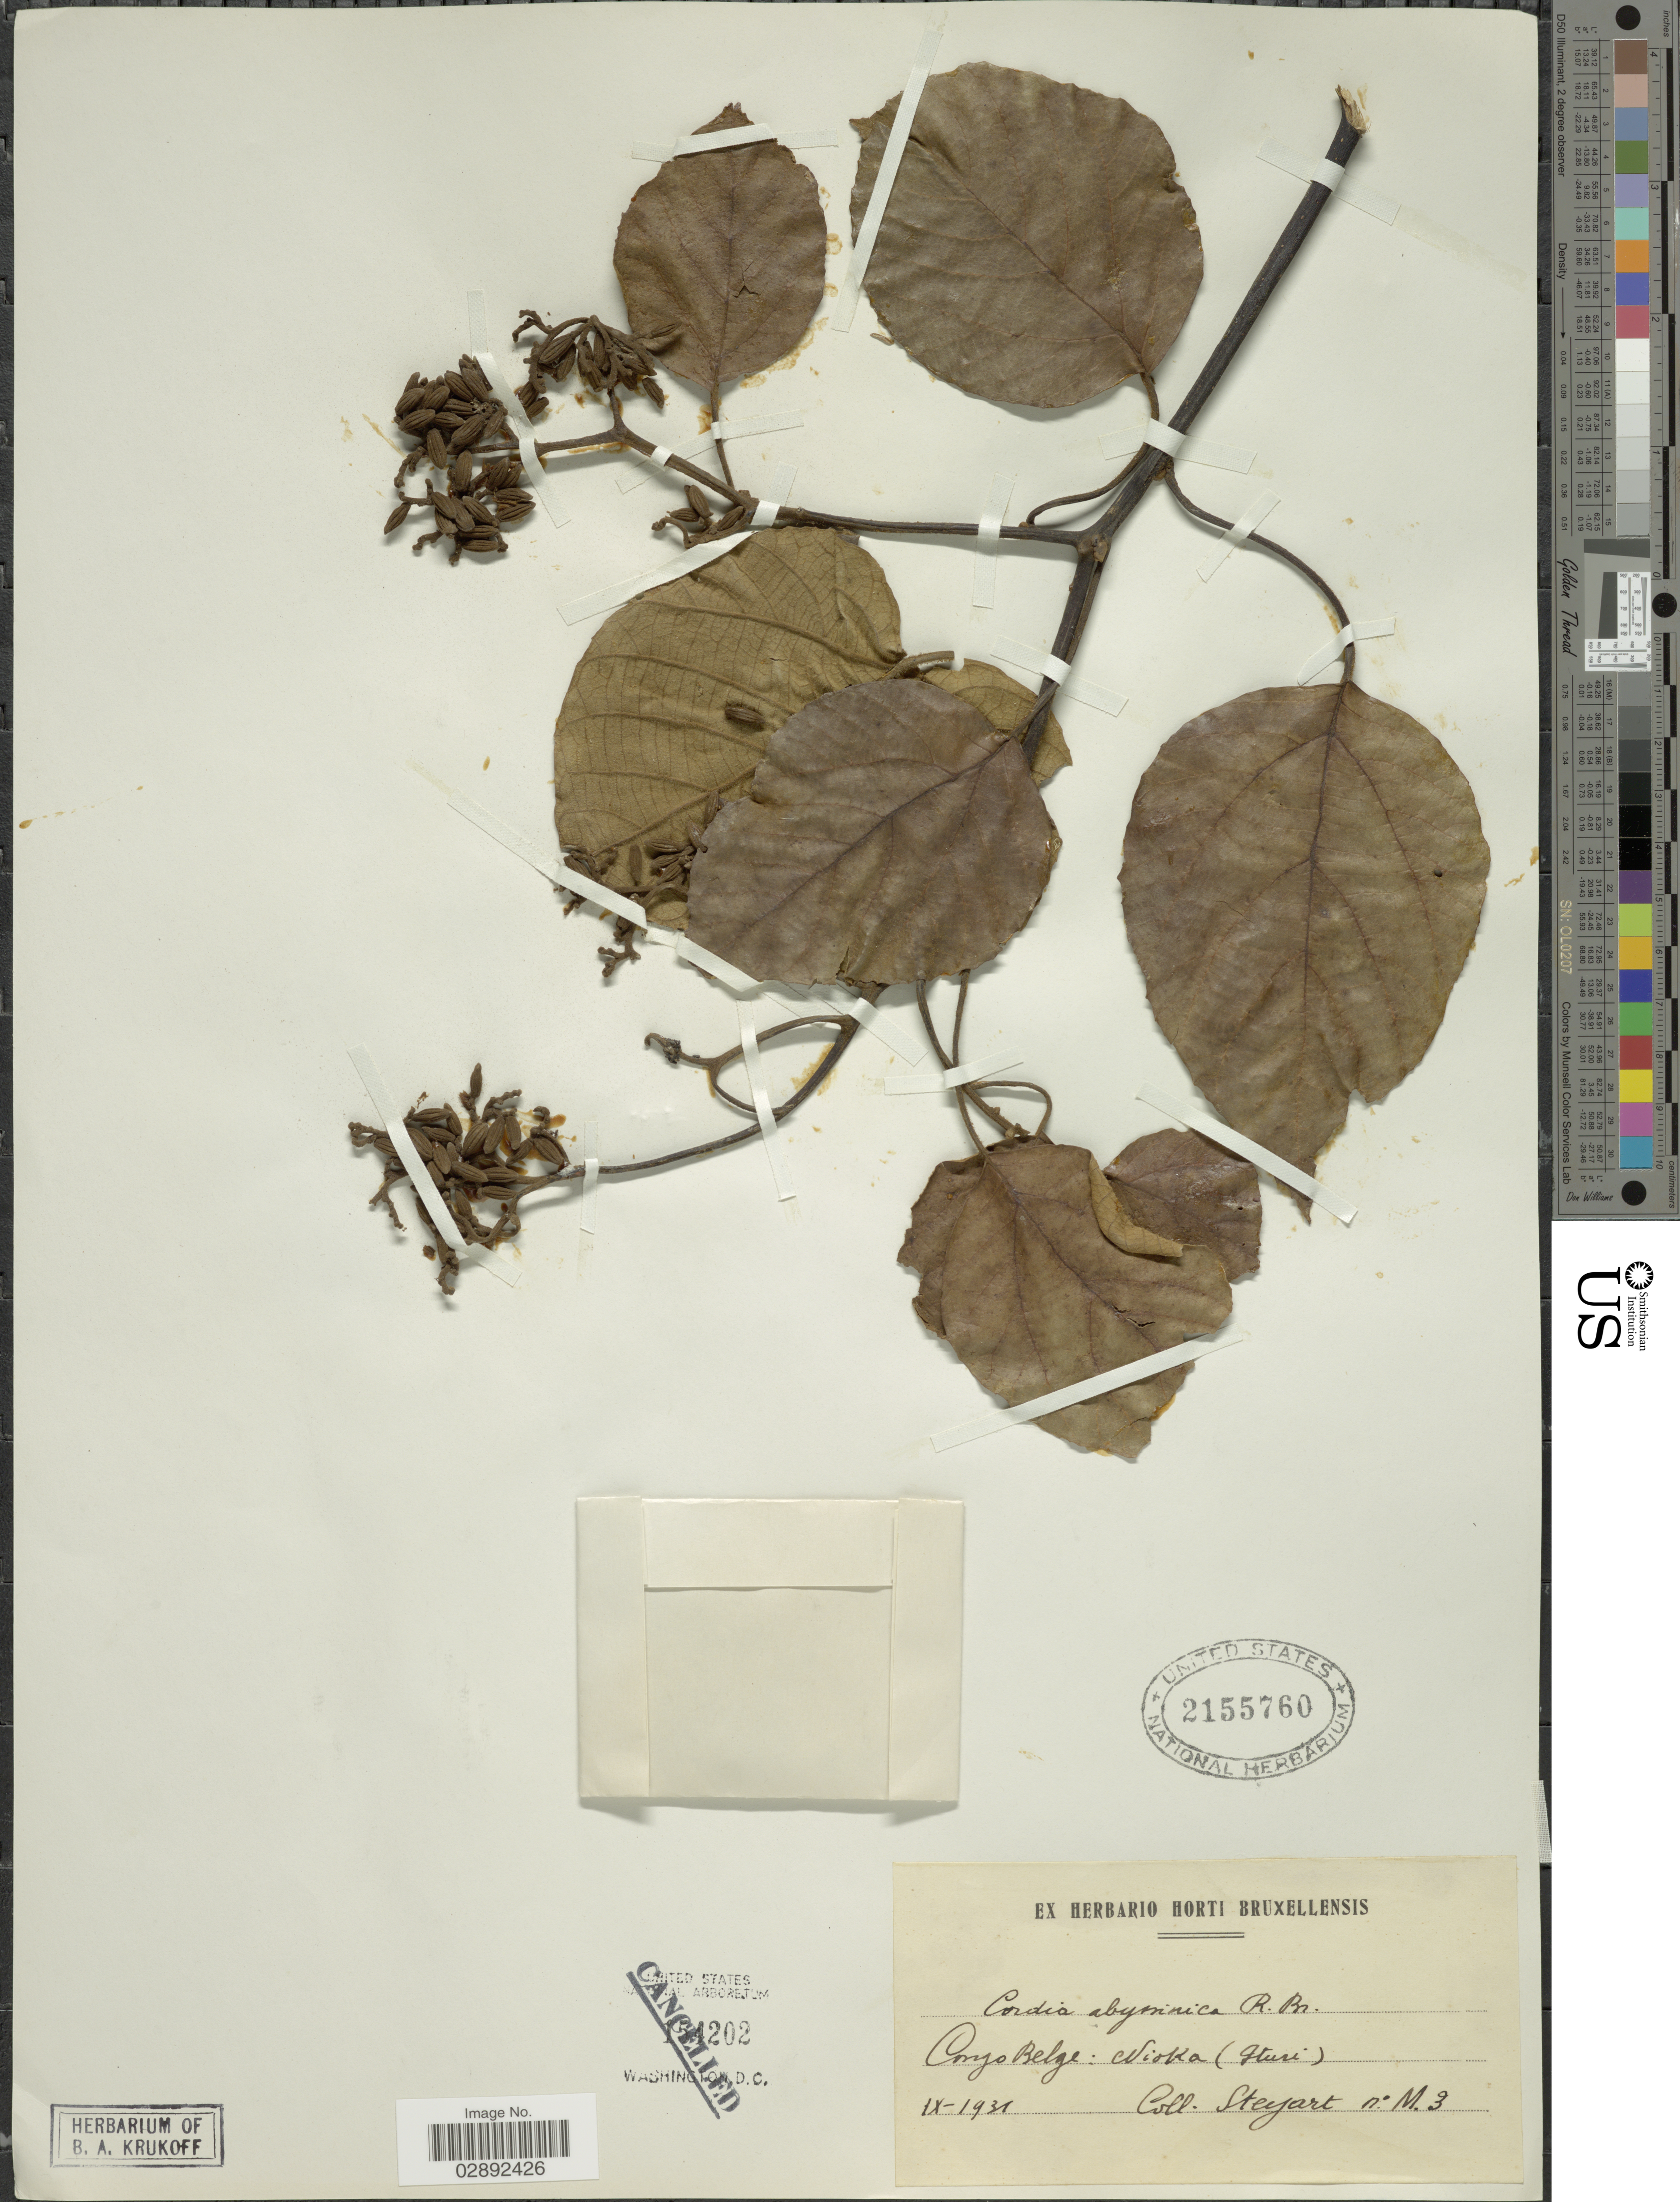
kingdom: Plantae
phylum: Tracheophyta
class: Magnoliopsida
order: Boraginales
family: Cordiaceae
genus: Cordia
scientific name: Cordia africana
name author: Lam.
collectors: Steyart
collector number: M3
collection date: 1931-09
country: Congo, Democratic Republic of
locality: Congo Belge: Nioka (Ituri).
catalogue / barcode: US 2155760